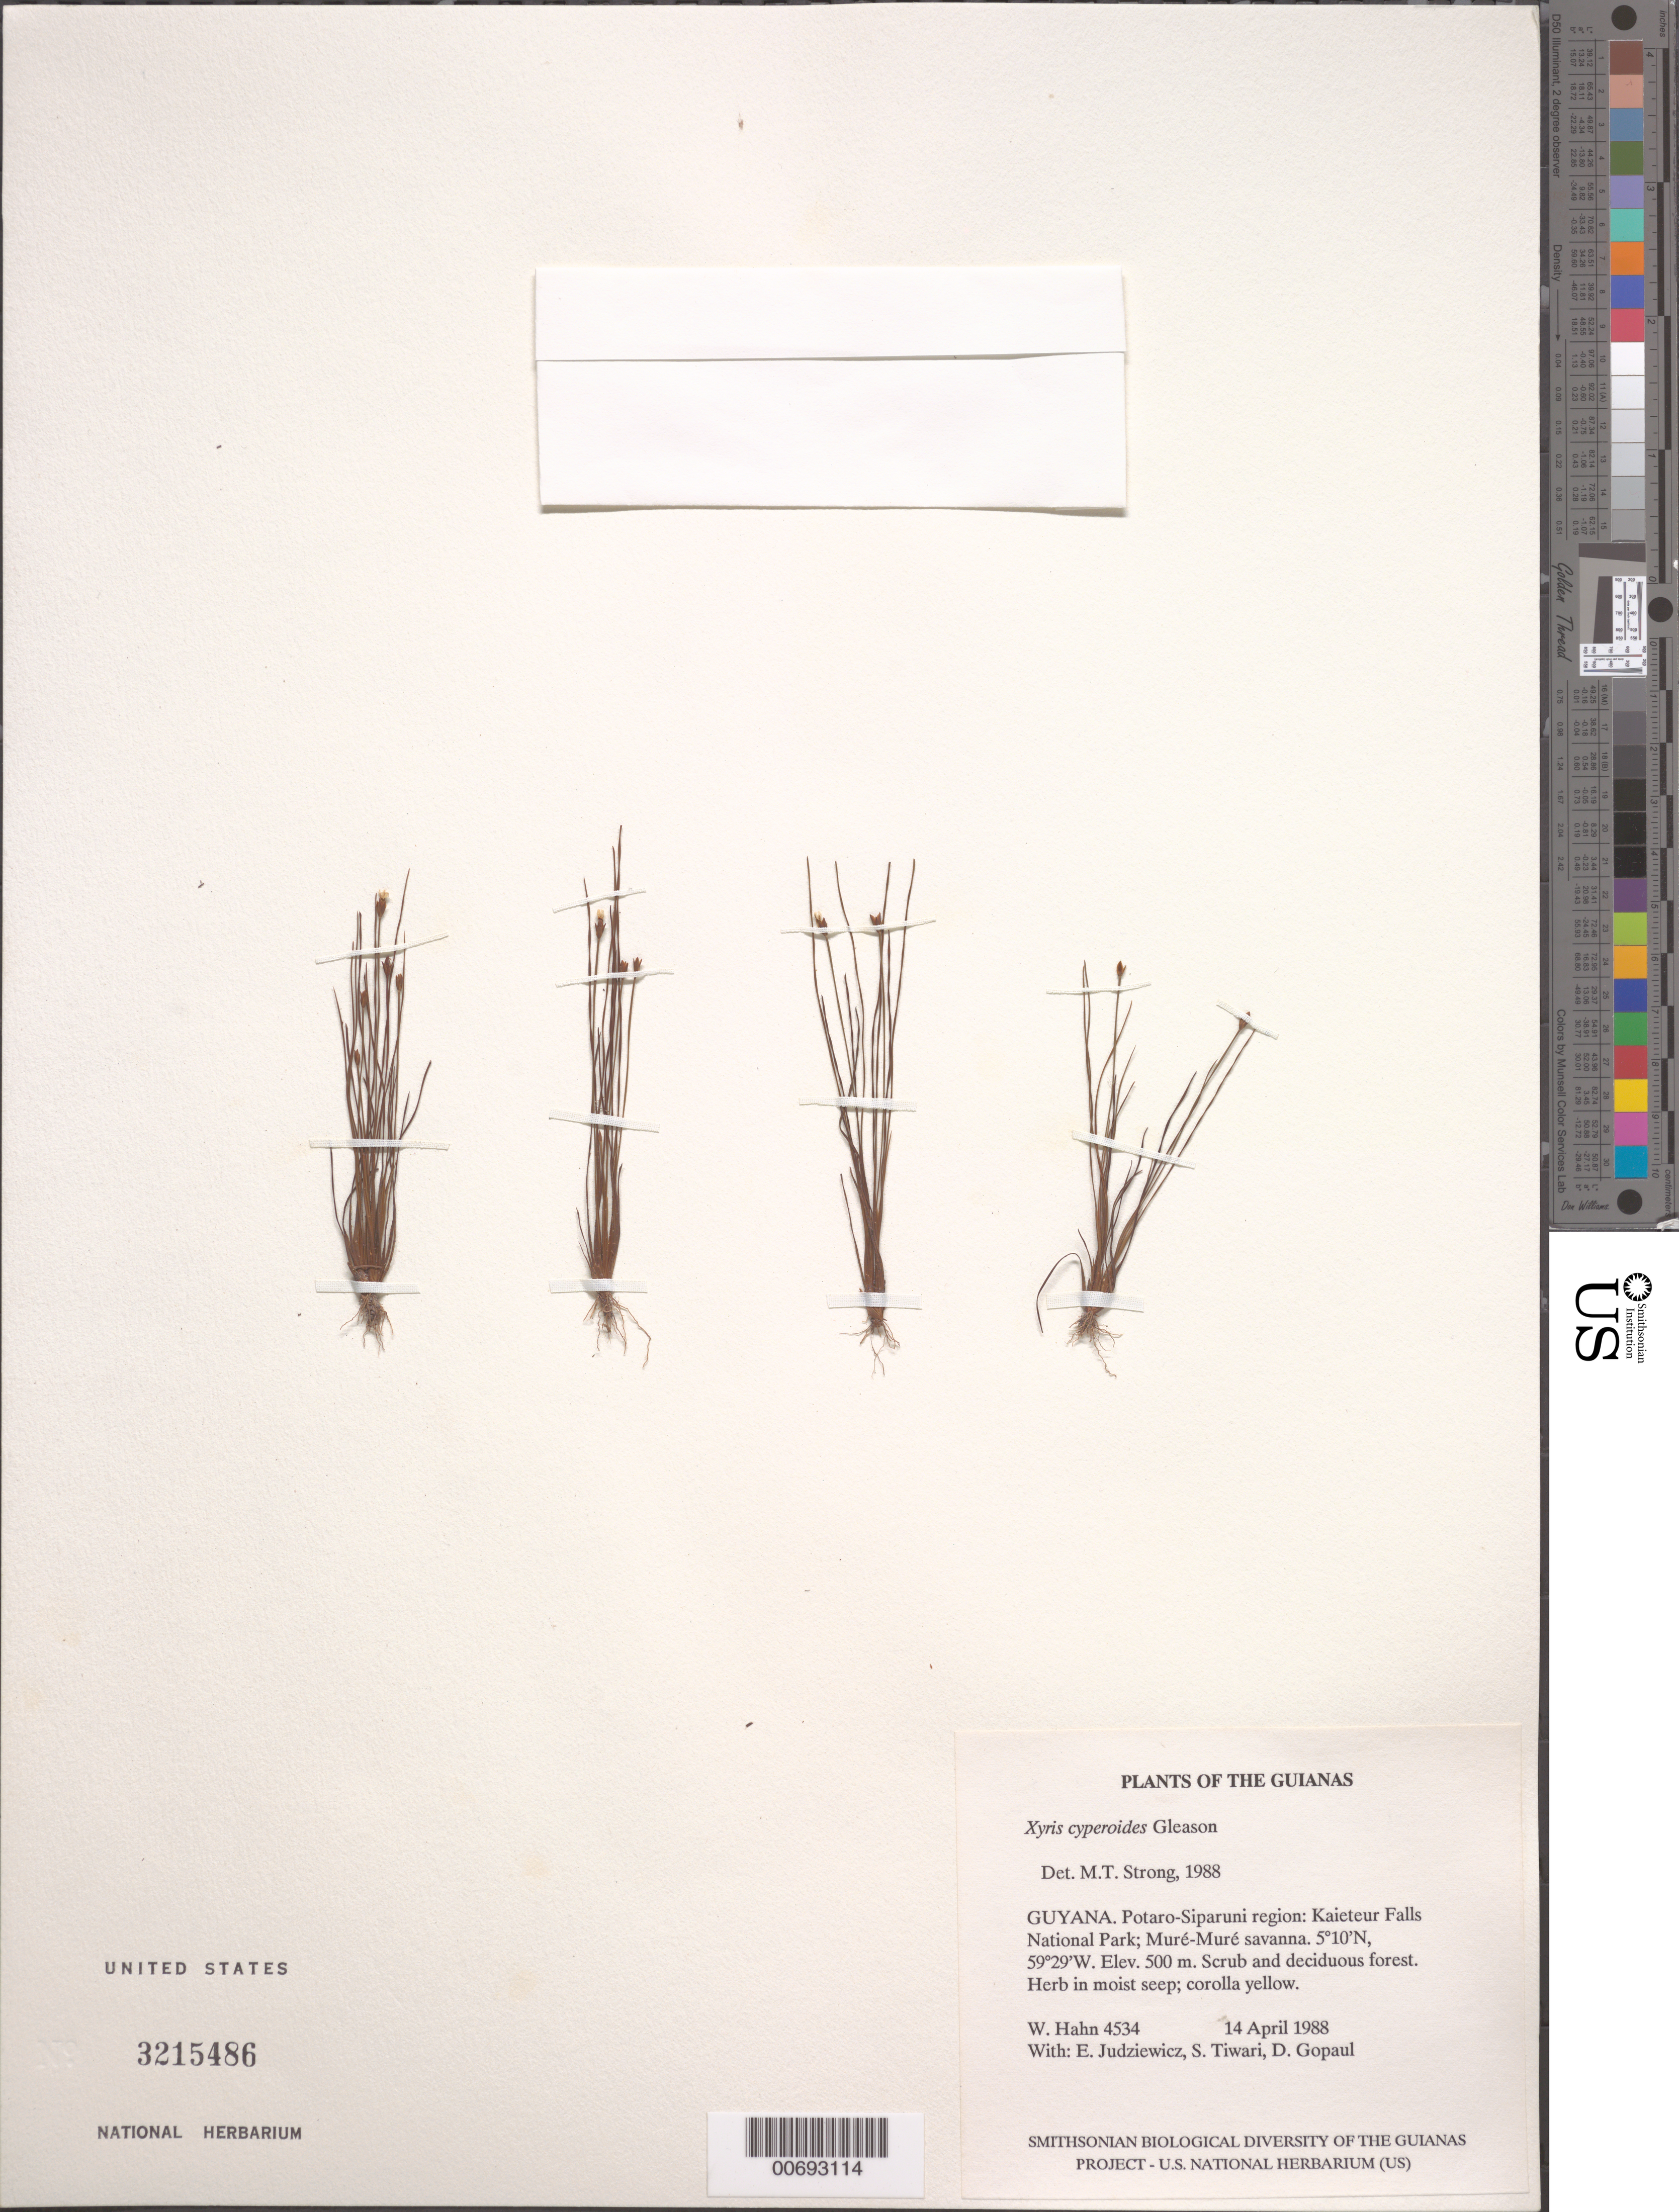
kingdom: Plantae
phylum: Tracheophyta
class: Liliopsida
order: Poales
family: Xyridaceae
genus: Xyris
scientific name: Xyris cyperoides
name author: Gleason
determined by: Strong, M. T., (US), Smithsonian Institution - National Museum of Natural History (UNITED STATES)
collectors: W. Hahn, E. J. Judziewicz, S. Tiwari & D. Gopaul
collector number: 4534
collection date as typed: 14 April 1988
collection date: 1988-04-14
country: Guyana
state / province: Potaro-Siparuni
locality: Kaieteur Falls National Park; Muré-Muré savanna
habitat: Scrub and deciduous forest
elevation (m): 500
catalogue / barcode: US 3215486